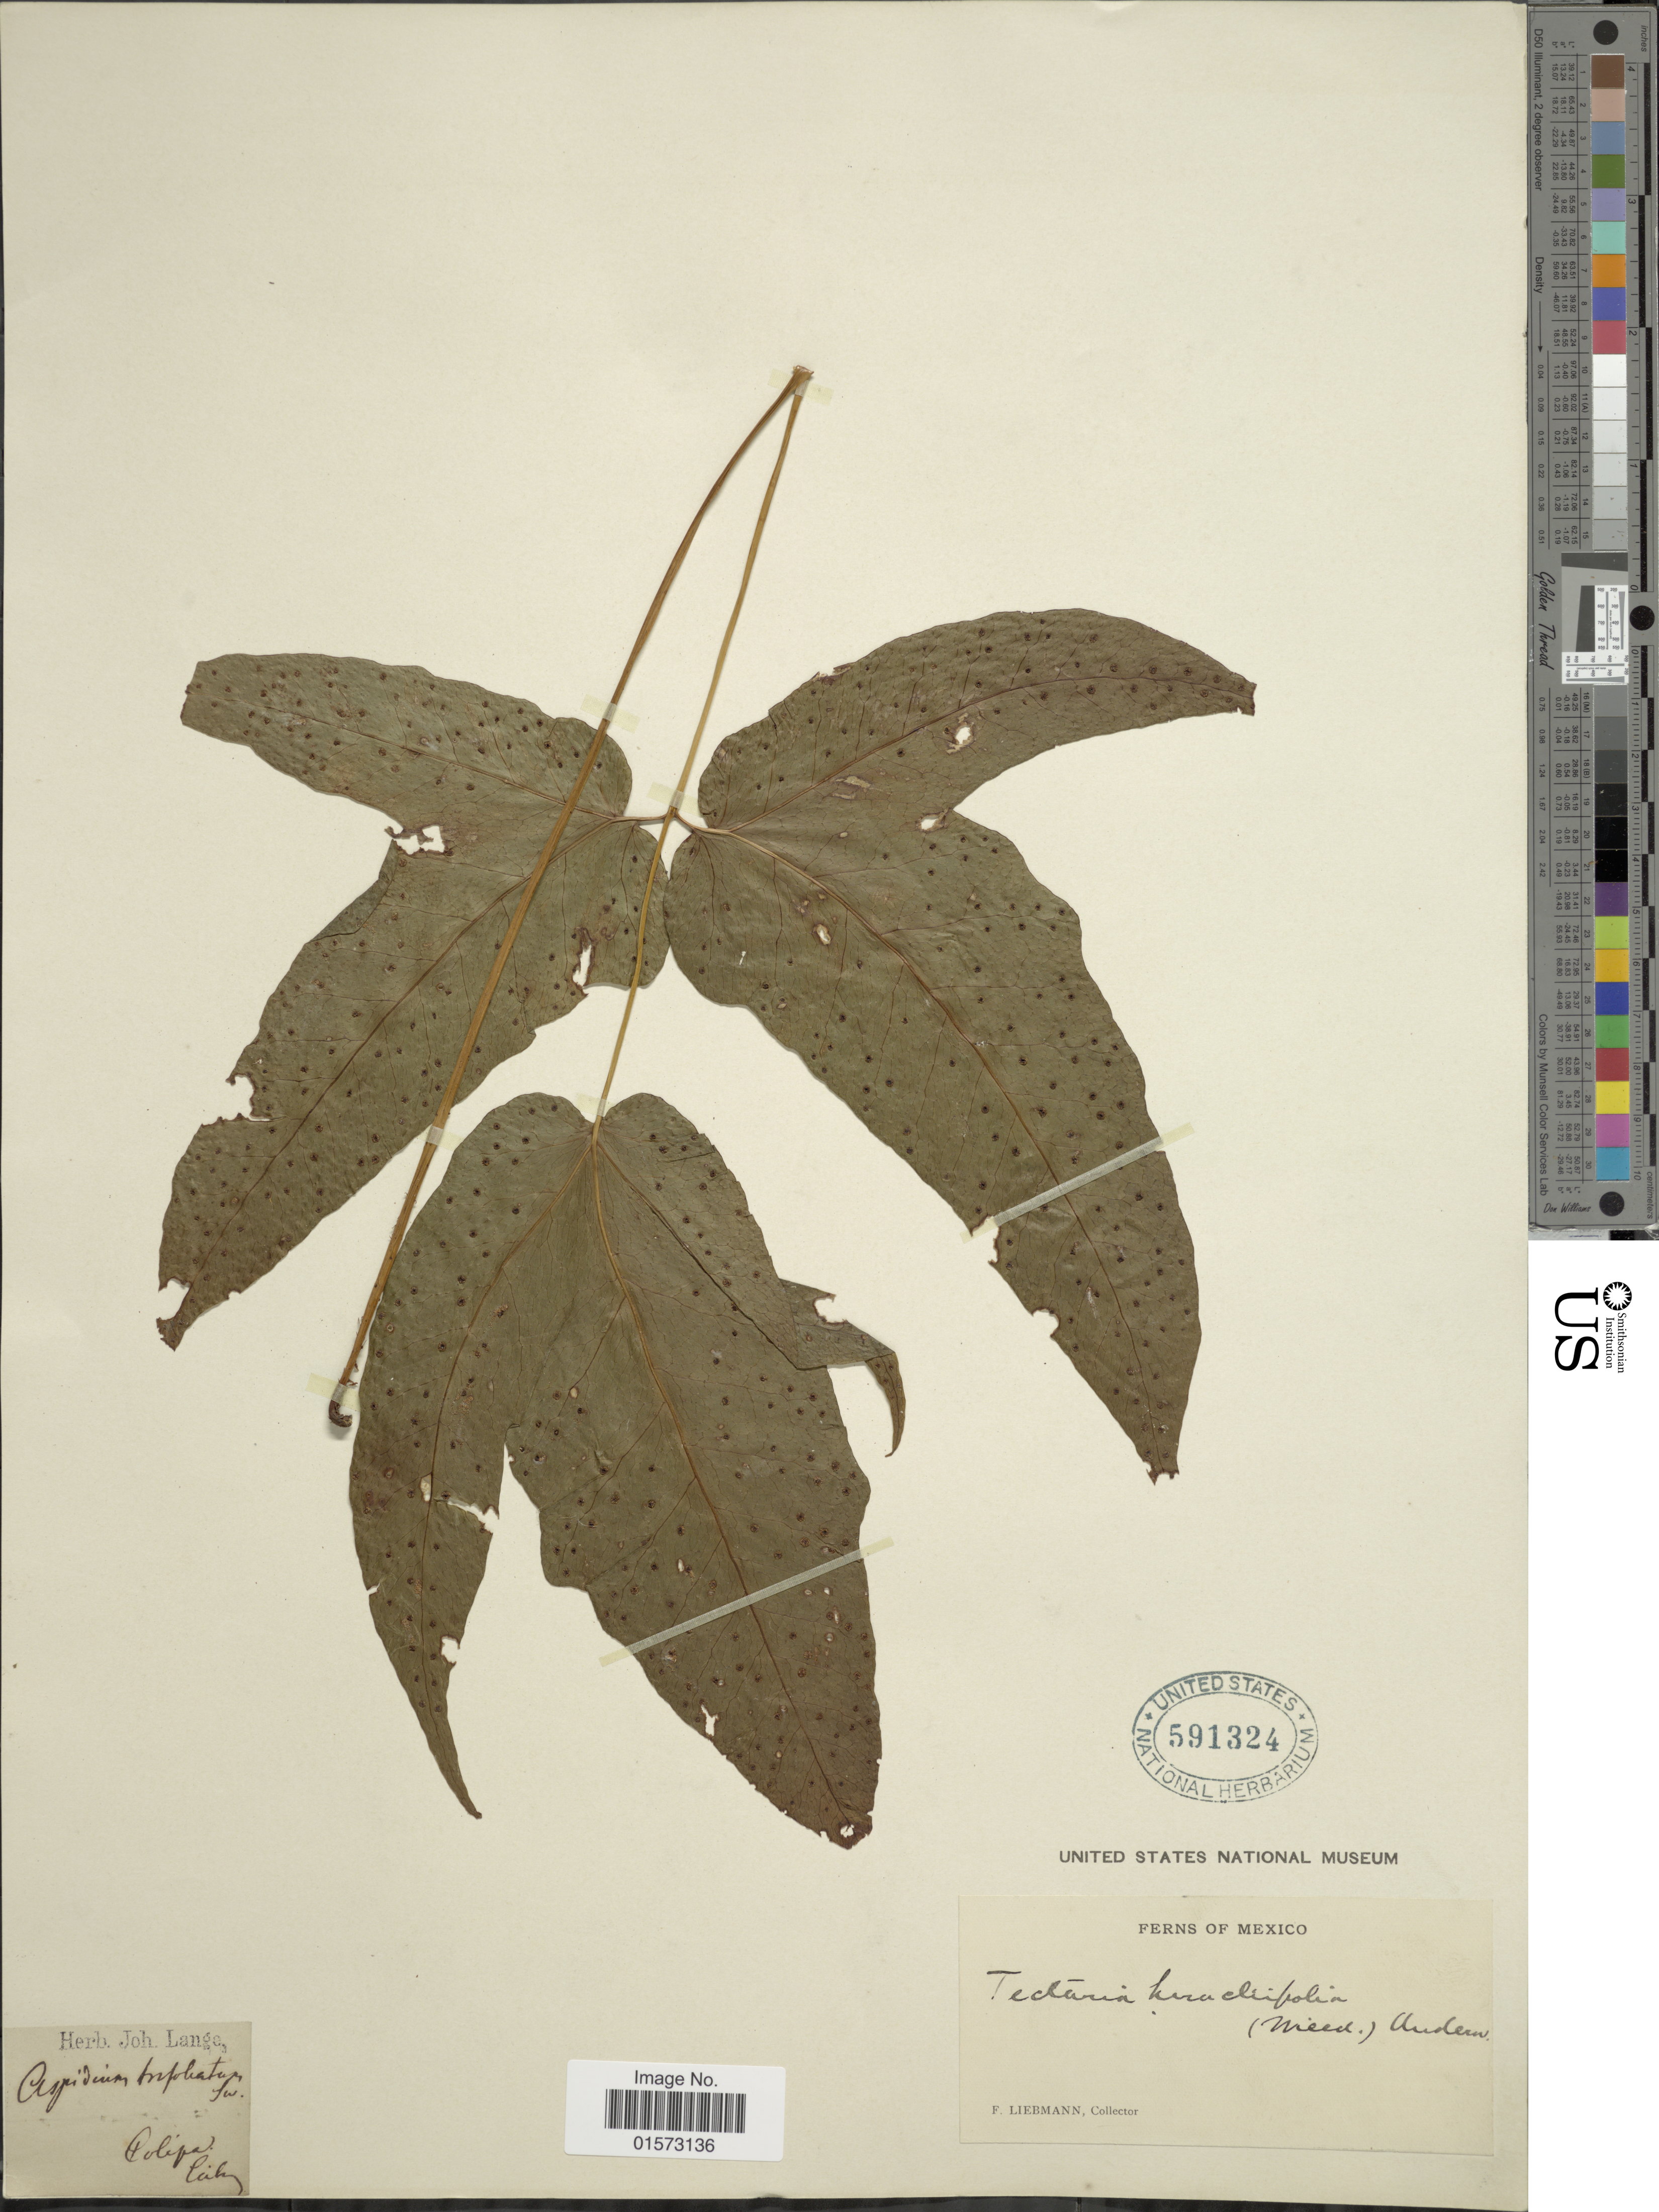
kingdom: Plantae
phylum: Tracheophyta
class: Polypodiopsida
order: Polypodiales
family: Tectariaceae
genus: Tectaria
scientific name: Tectaria heracleifolia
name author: (Willd.) Underw.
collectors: F. Liebmann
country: Mexico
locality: Colipa [interpreted]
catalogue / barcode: US 591324